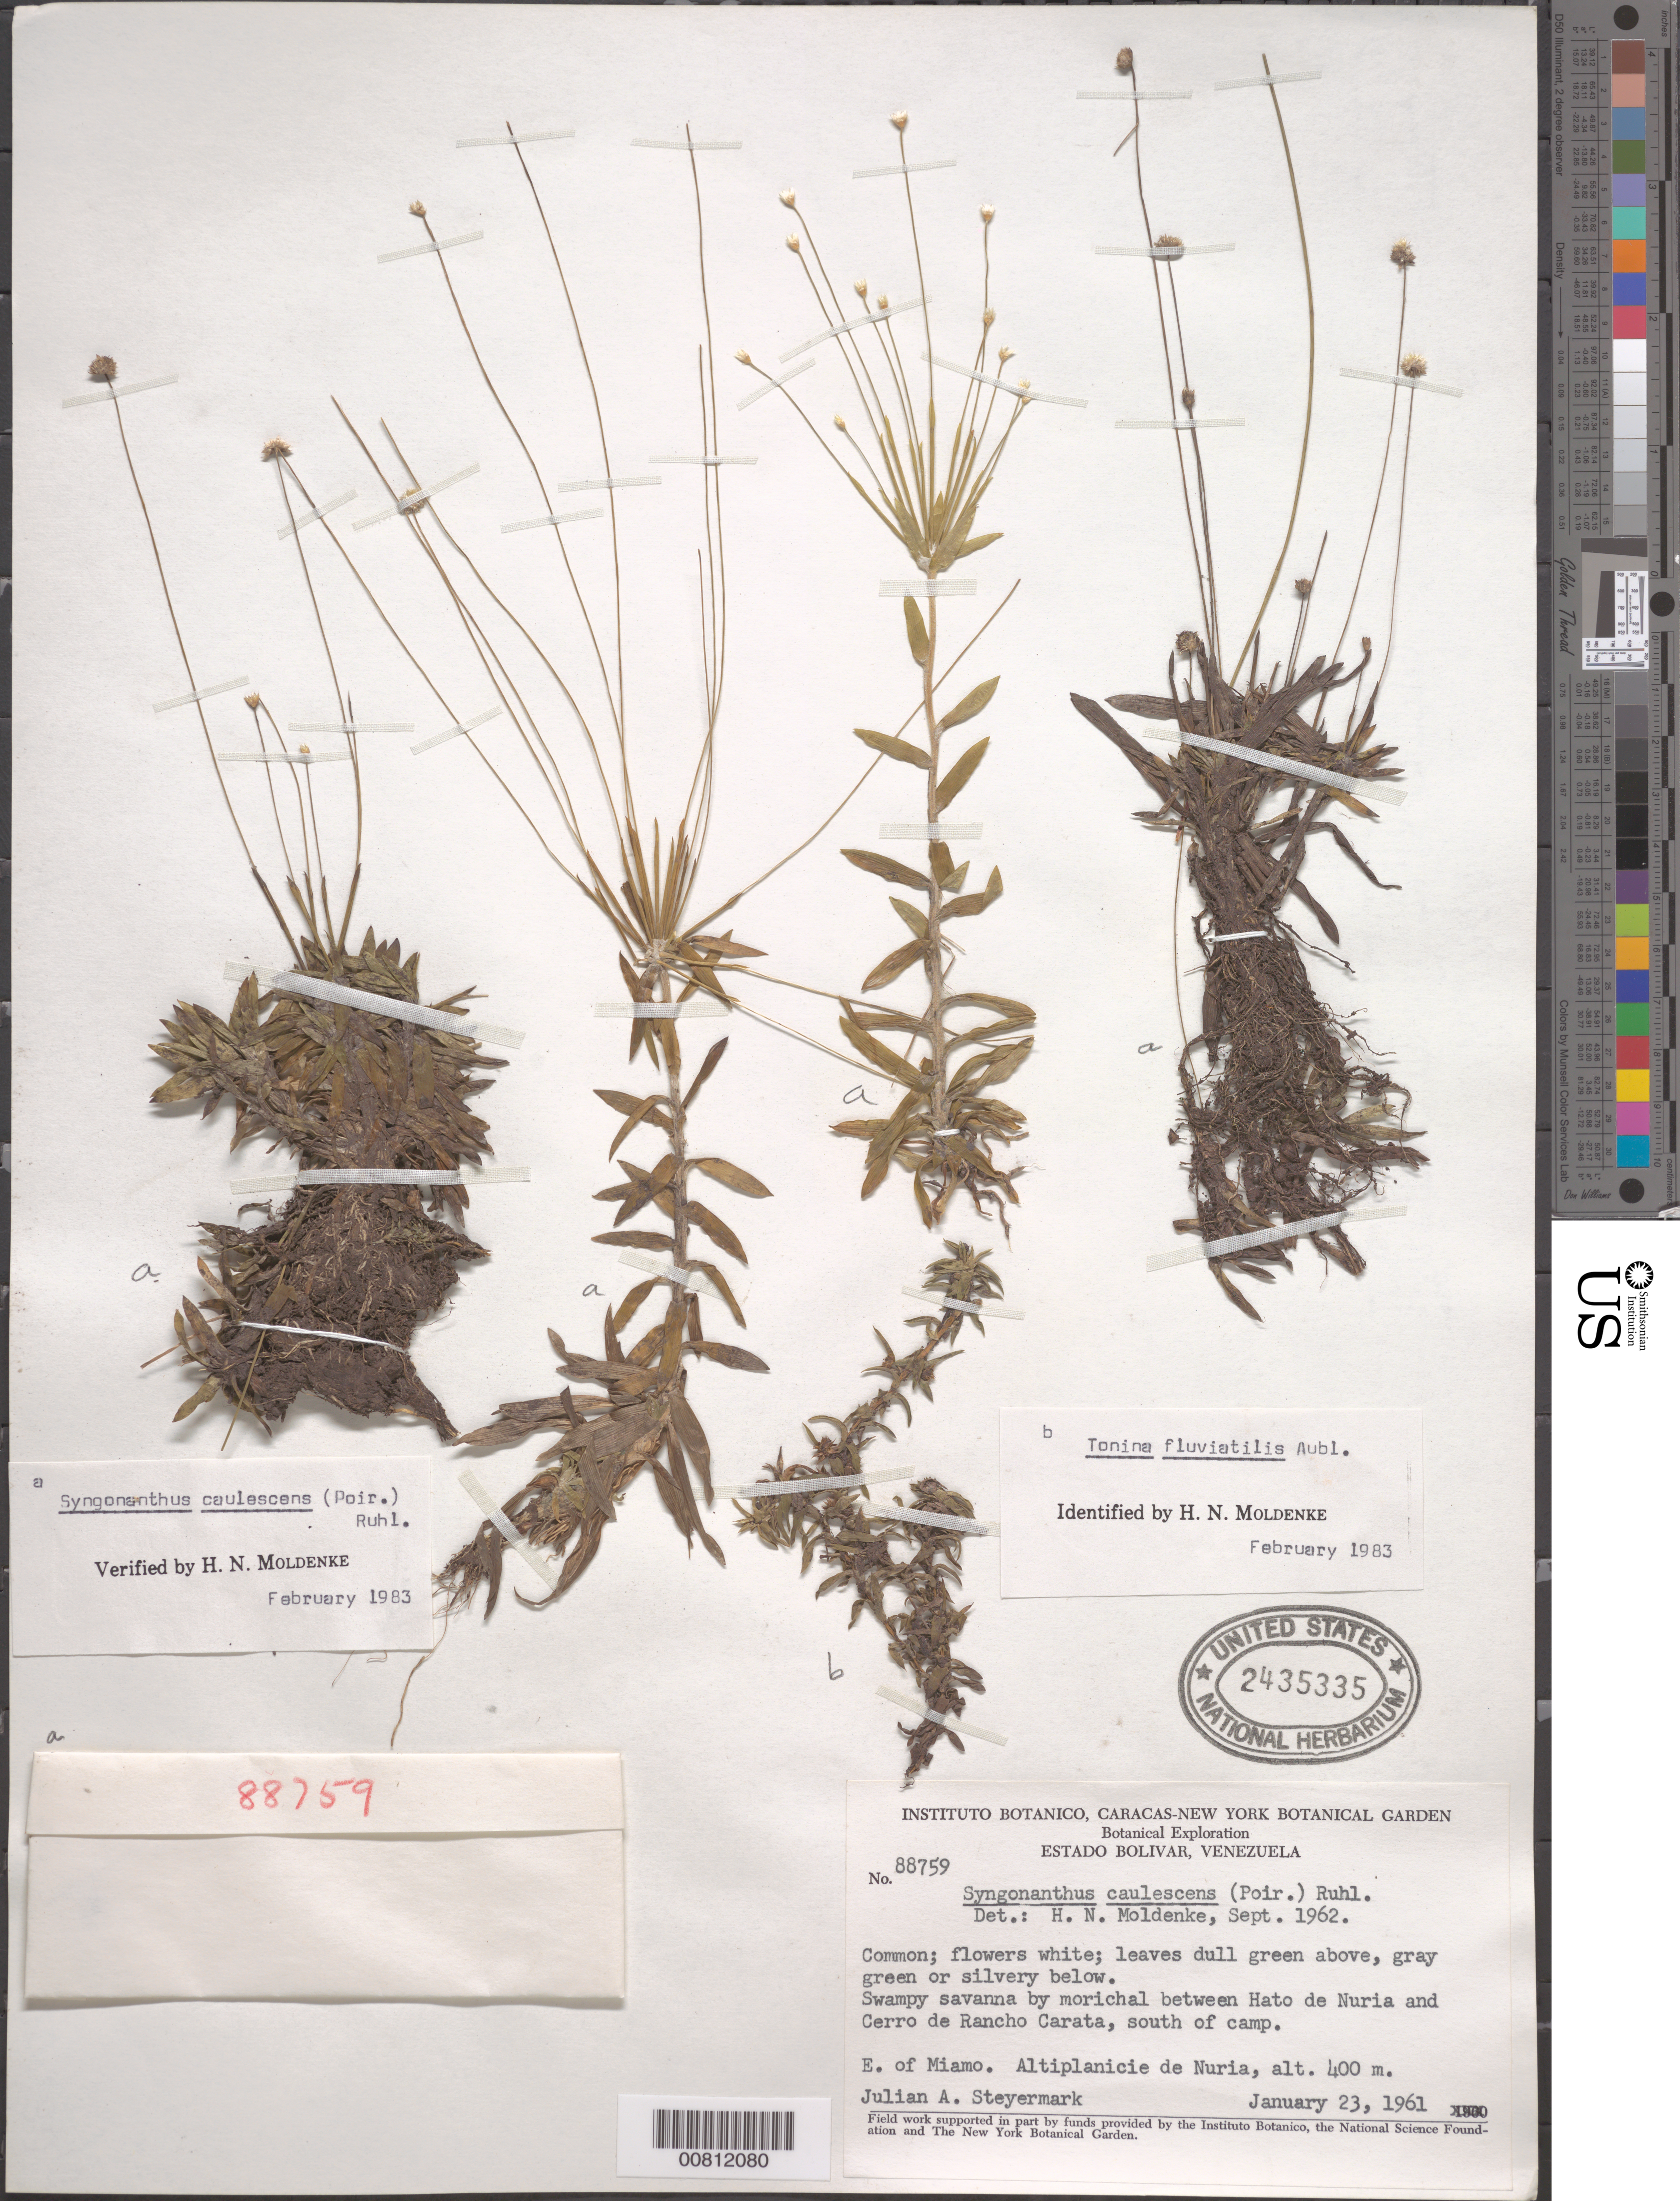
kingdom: Plantae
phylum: Tracheophyta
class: Liliopsida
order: Poales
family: Eriocaulaceae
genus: Syngonanthus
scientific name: Syngonanthus caulescens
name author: (Poir.) Ruhland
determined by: Moldenke, H. N.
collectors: J. Steyermark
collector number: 88759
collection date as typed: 23-Jan-61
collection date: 1961-01-23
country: Venezuela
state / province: Bolívar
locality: Altiplanicie de Nuria, E of Miamo, between Hato de Nuria and Cerro de Rancho Carata, south of camp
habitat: Swampy savanna, by morichal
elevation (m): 400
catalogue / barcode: US 2435335